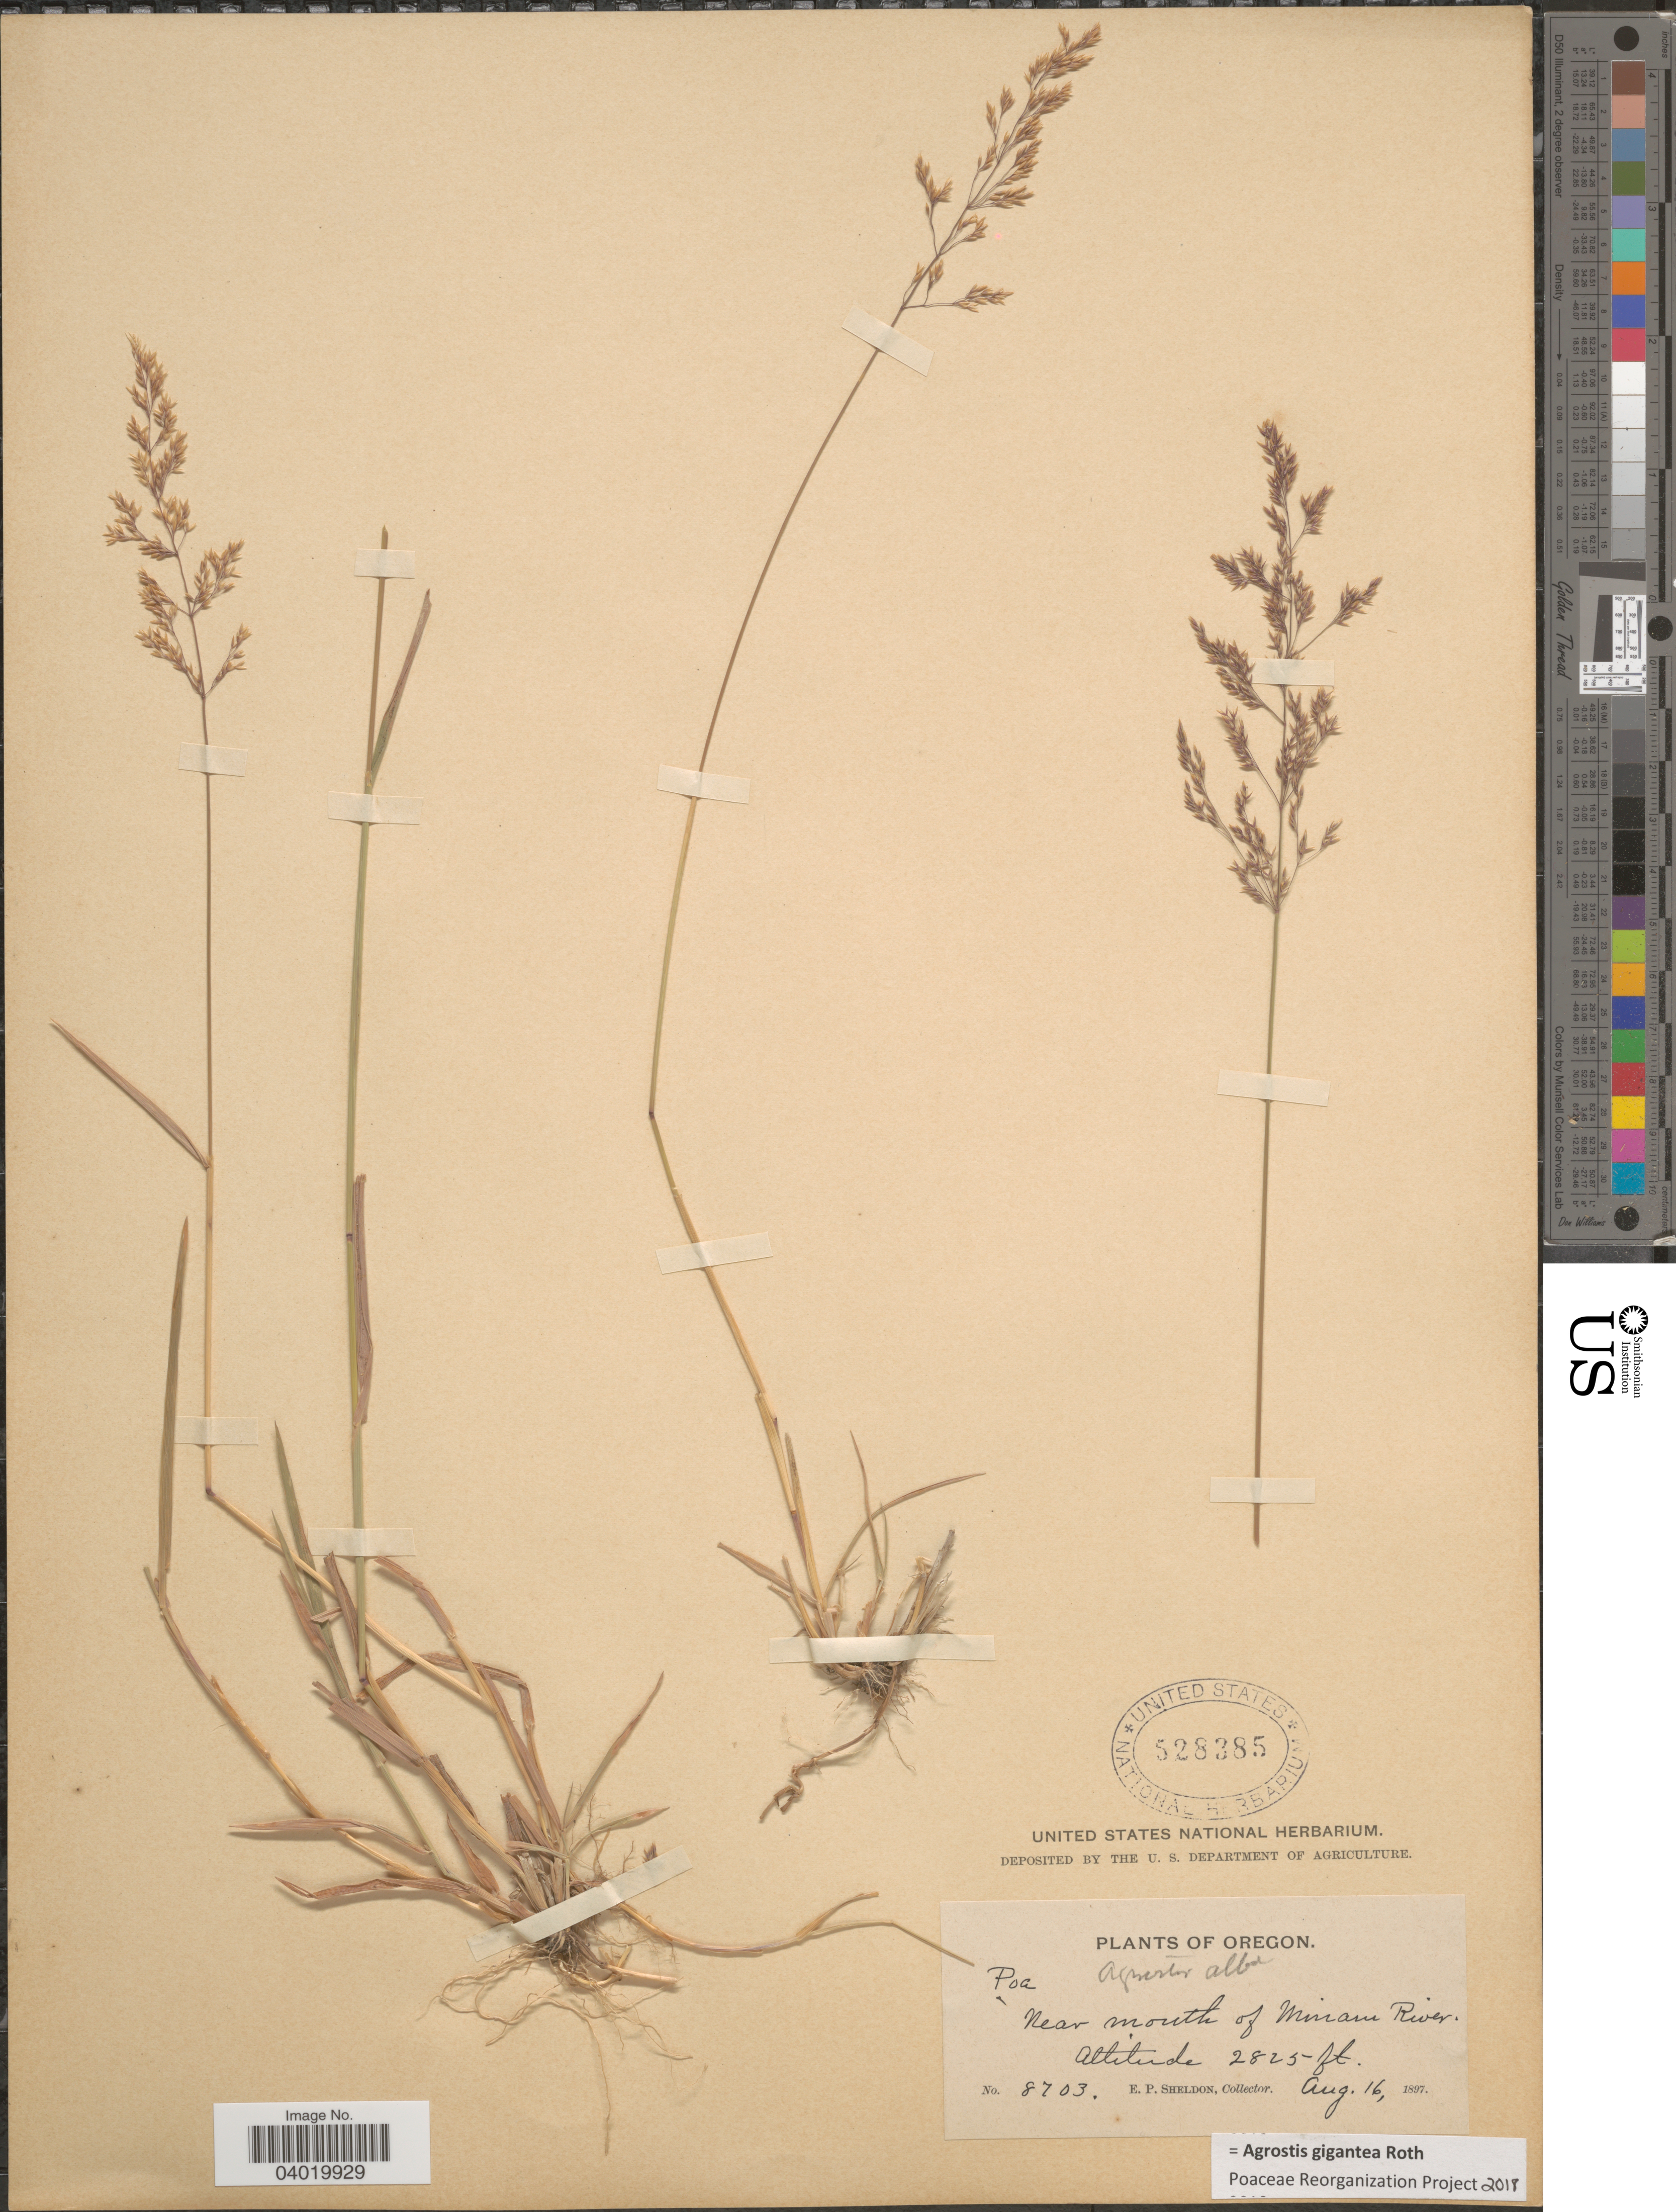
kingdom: Plantae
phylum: Tracheophyta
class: Liliopsida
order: Poales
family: Poaceae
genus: Agrostis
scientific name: Agrostis gigantea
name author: Roth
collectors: E. P. Sheldon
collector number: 8703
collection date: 1897-08-16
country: United States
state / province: Oregon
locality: Near mouth of Minam River.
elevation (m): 861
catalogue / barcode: US 528385